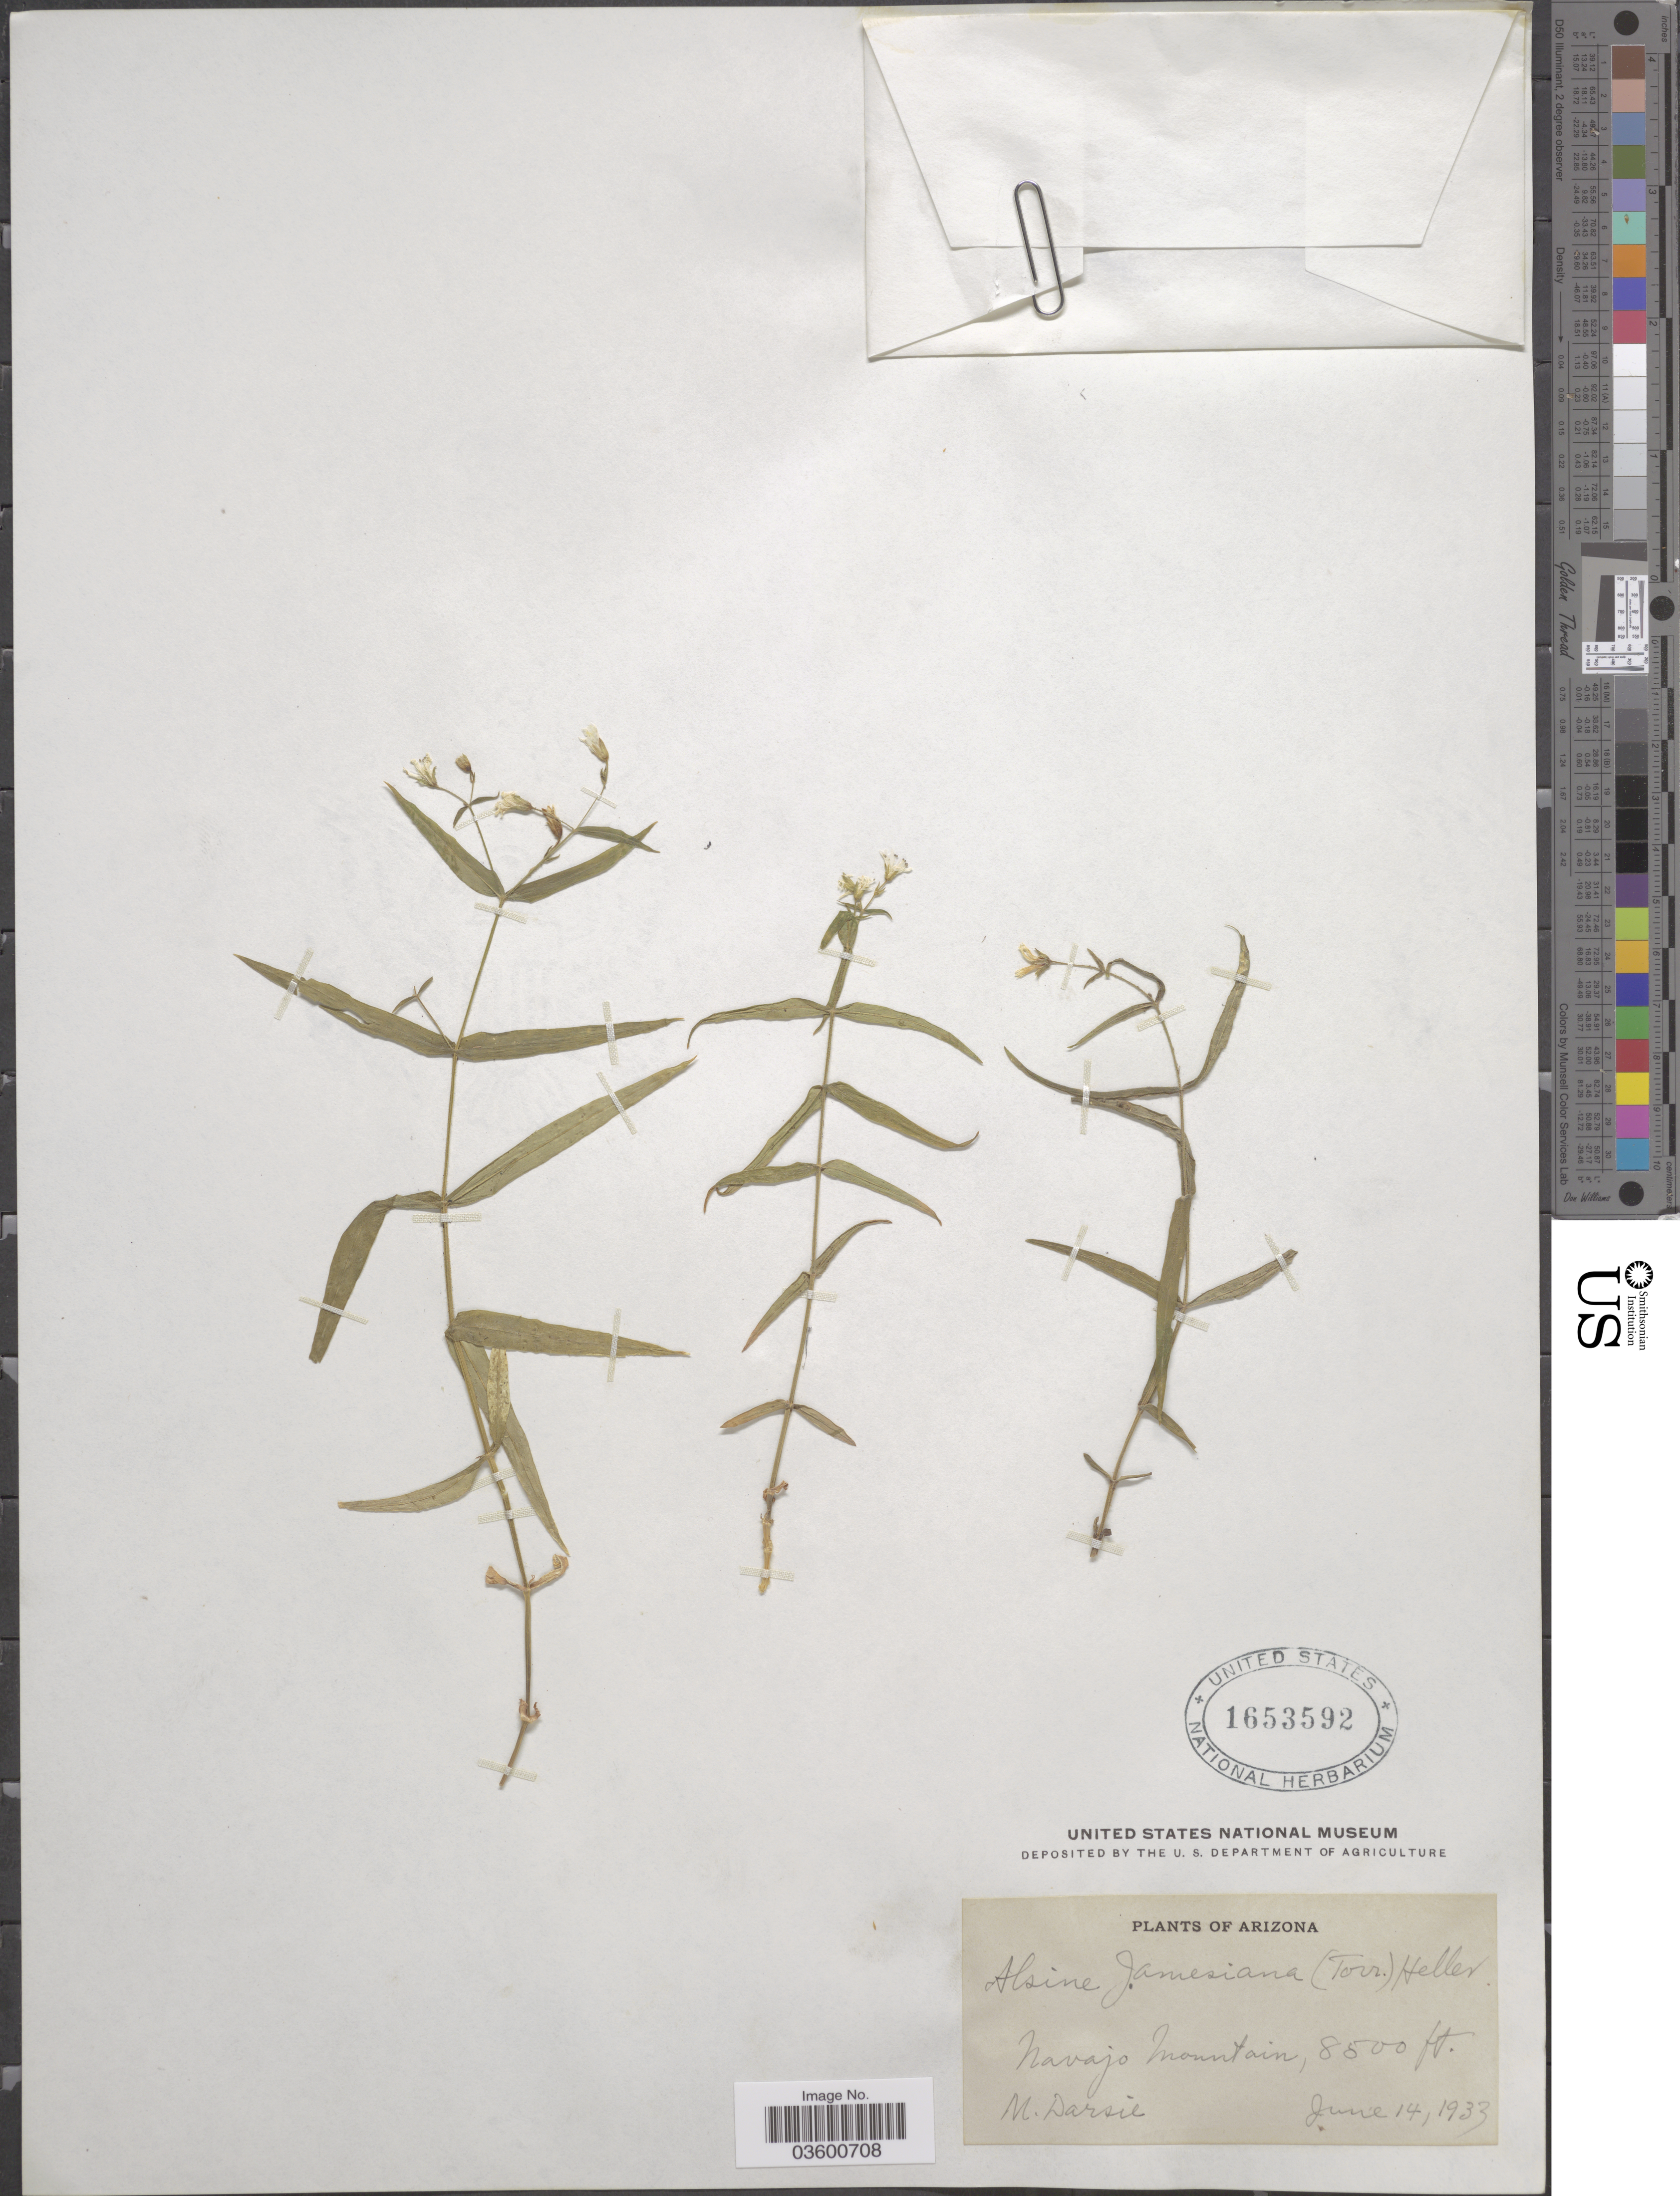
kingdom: Plantae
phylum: Tracheophyta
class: Magnoliopsida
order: Caryophyllales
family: Caryophyllaceae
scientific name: Torreyostellaria jamesiana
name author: (Torr.) Gang Yao et al.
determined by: Strong, M. T., (US), Smithsonian Institution - National Museum of Natural History (UNITED STATES)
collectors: M. Darsie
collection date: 1933-06-14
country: United States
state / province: Arizona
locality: Navajo Mountain.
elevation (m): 2591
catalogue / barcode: US 1653592